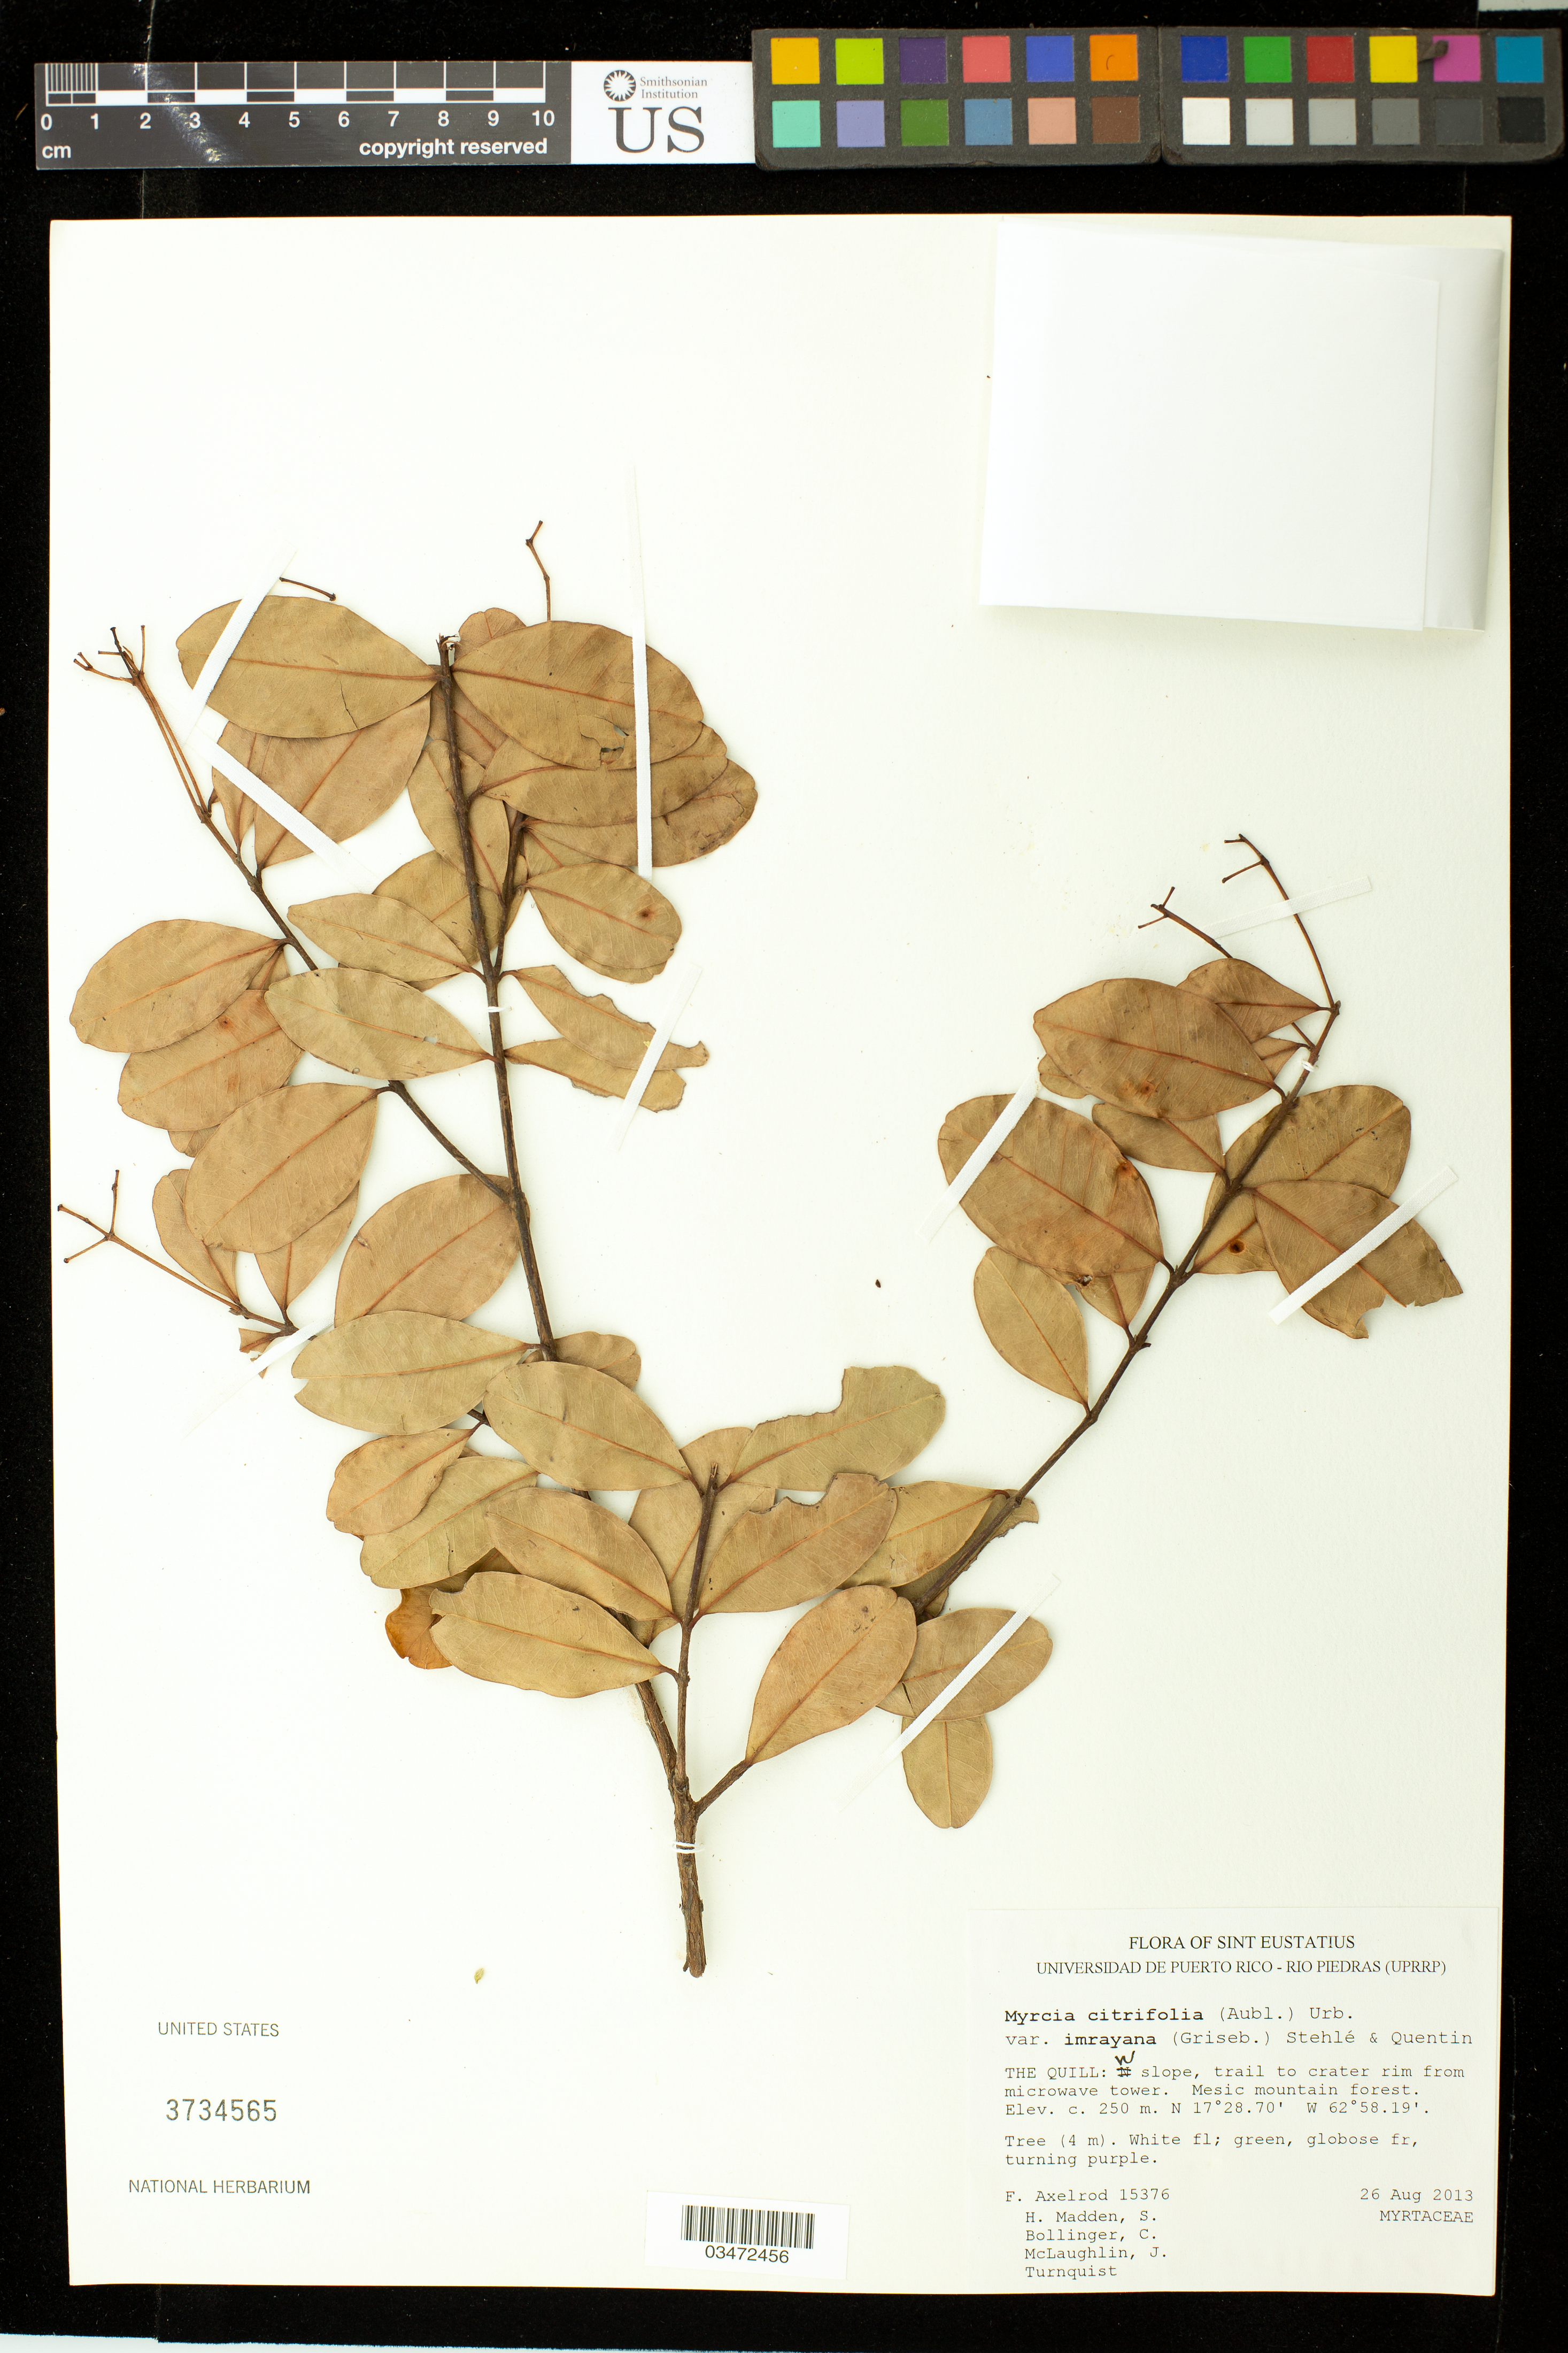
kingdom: Plantae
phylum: Tracheophyta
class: Magnoliopsida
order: Myrtales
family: Myrtaceae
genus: Myrcia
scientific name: Myrcia citrifolia var. imrayana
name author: (Griseb.) Stehlé & Quentin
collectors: F. S. Axelrod, H. Madden, S. Bollinger, C. McLaughlin & J. Turnquist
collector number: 15376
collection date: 2013-08-26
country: Netherlands Antilles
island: St. Eustatius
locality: The Quill. W slope, trail to crater rim from microwave tower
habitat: Mesic mountain forest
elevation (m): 250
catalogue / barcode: US 3734565